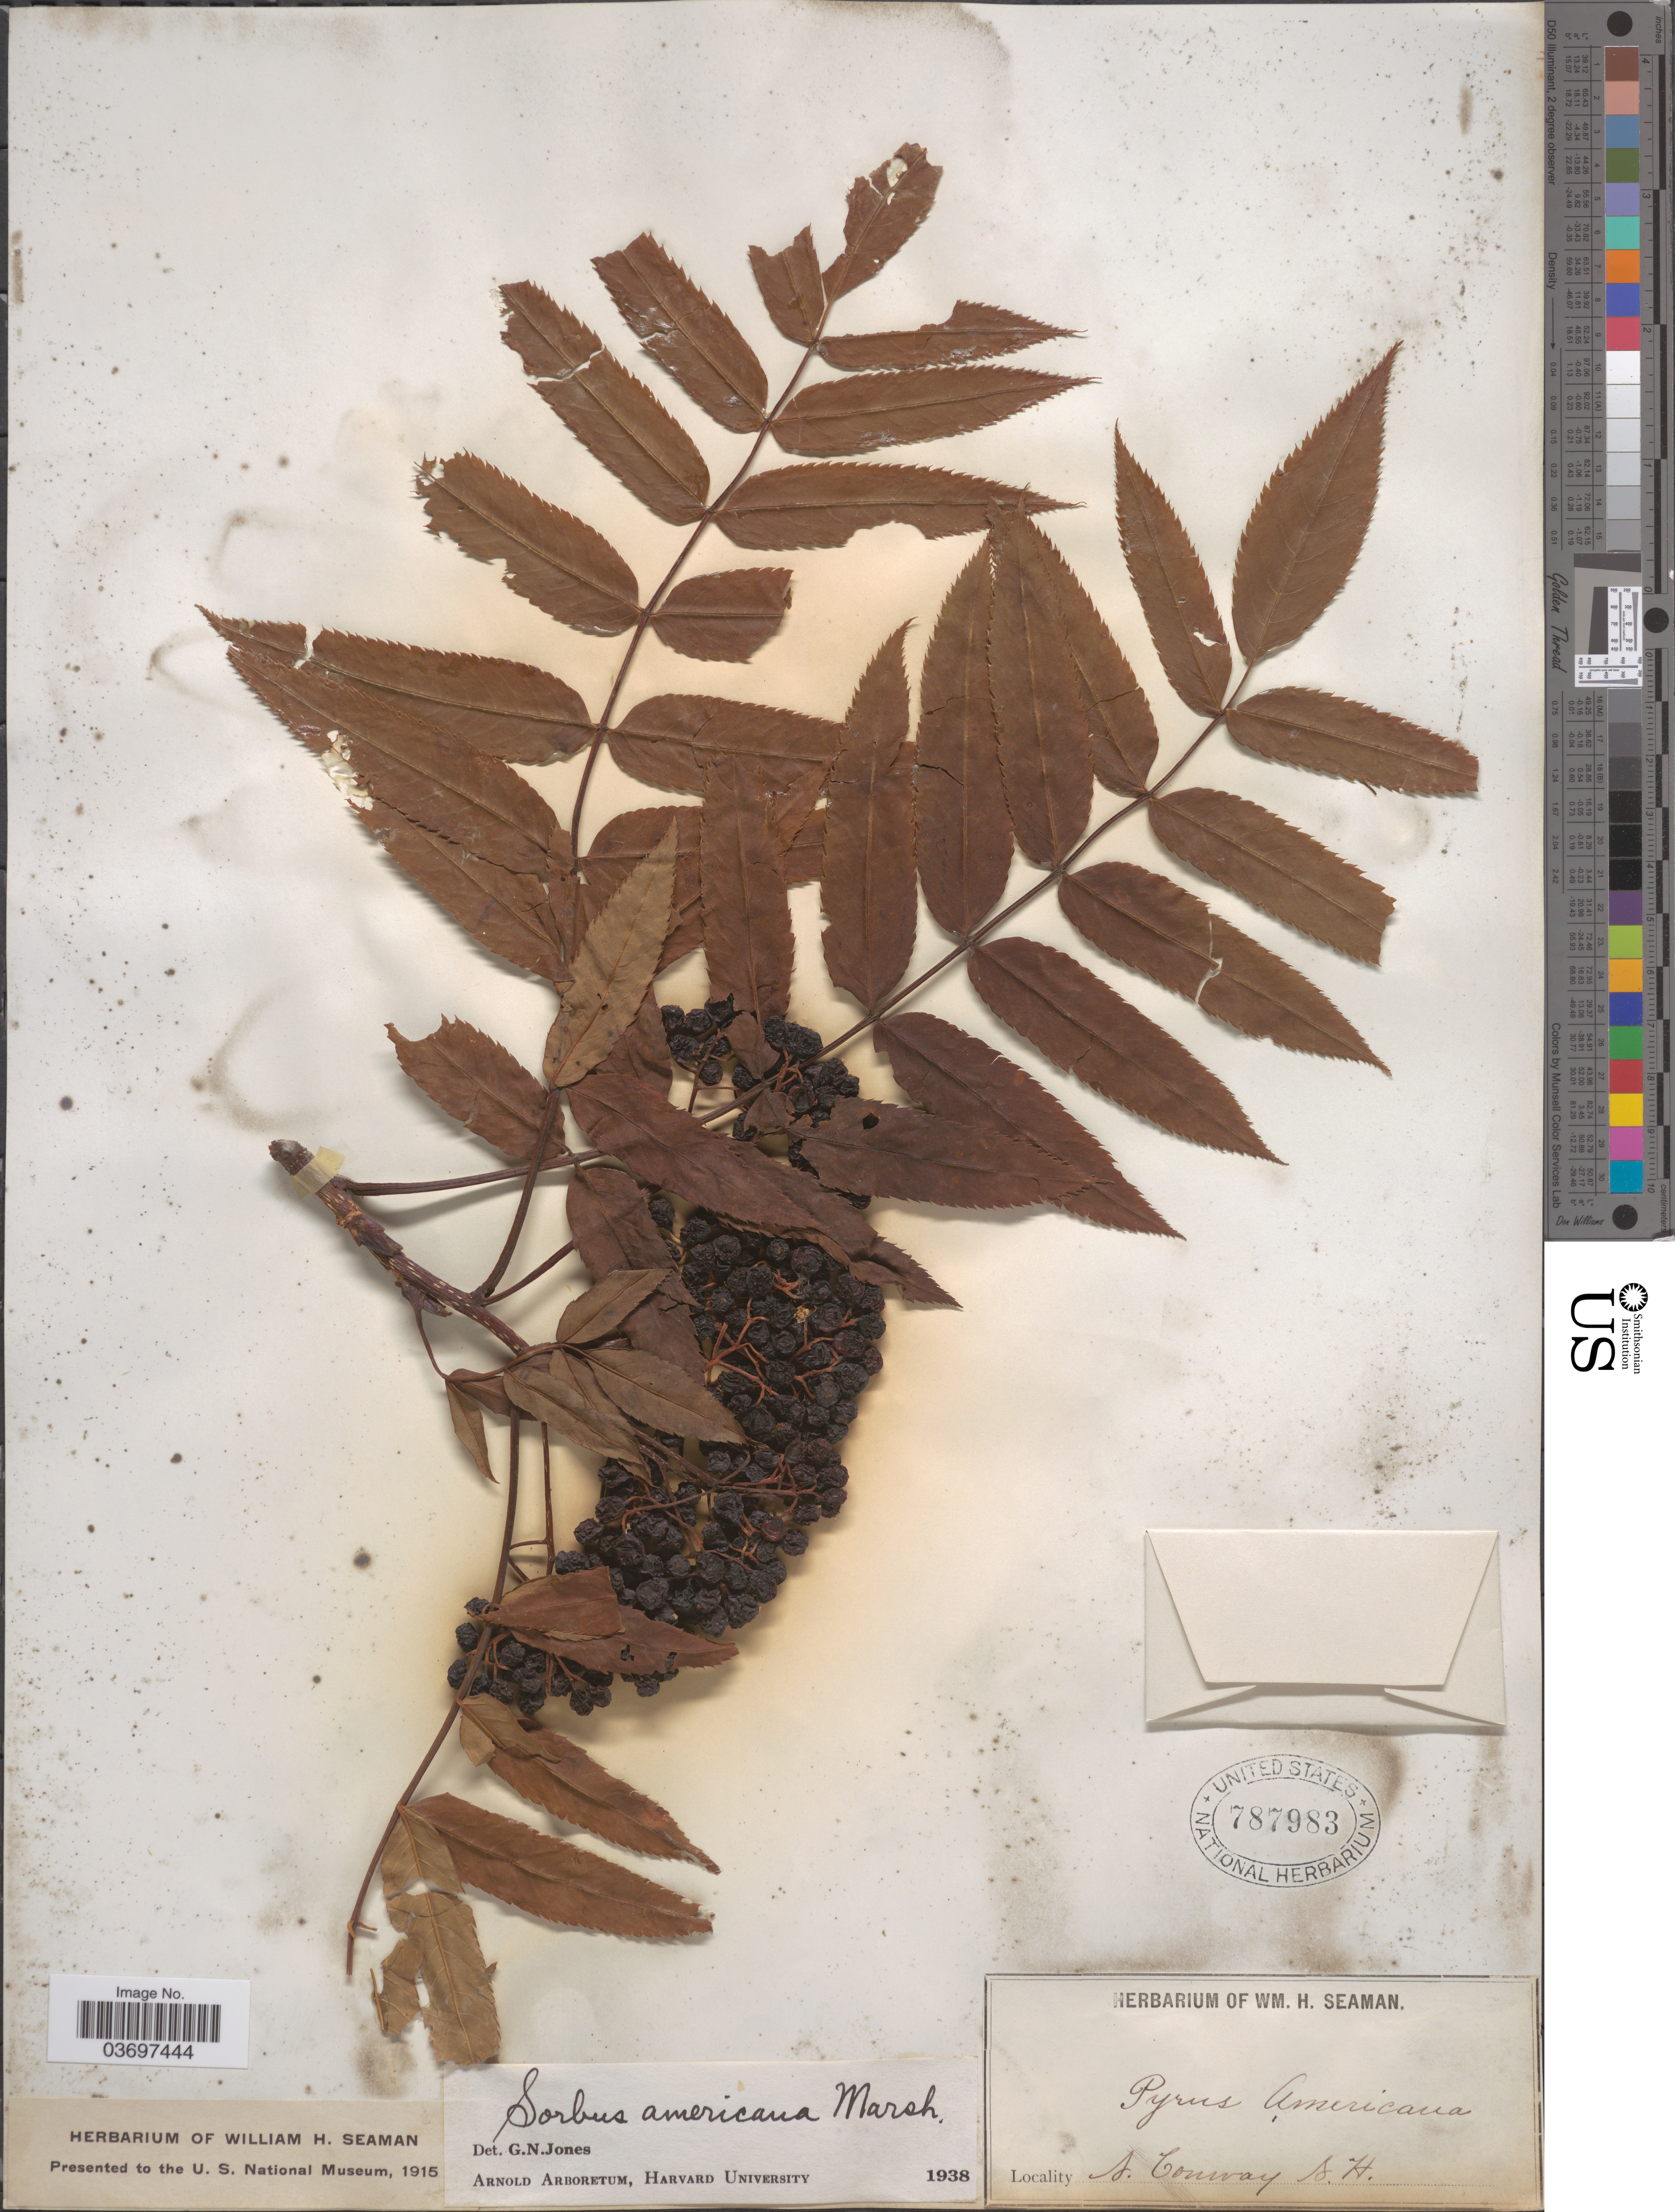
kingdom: Plantae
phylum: Tracheophyta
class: Magnoliopsida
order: Rosales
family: Rosaceae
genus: Sorbus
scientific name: Sorbus americana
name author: Marshall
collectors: Ex herb. W. H. Seaman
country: United States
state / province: New Hampshire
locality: N. Conway N.H.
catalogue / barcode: US 787983